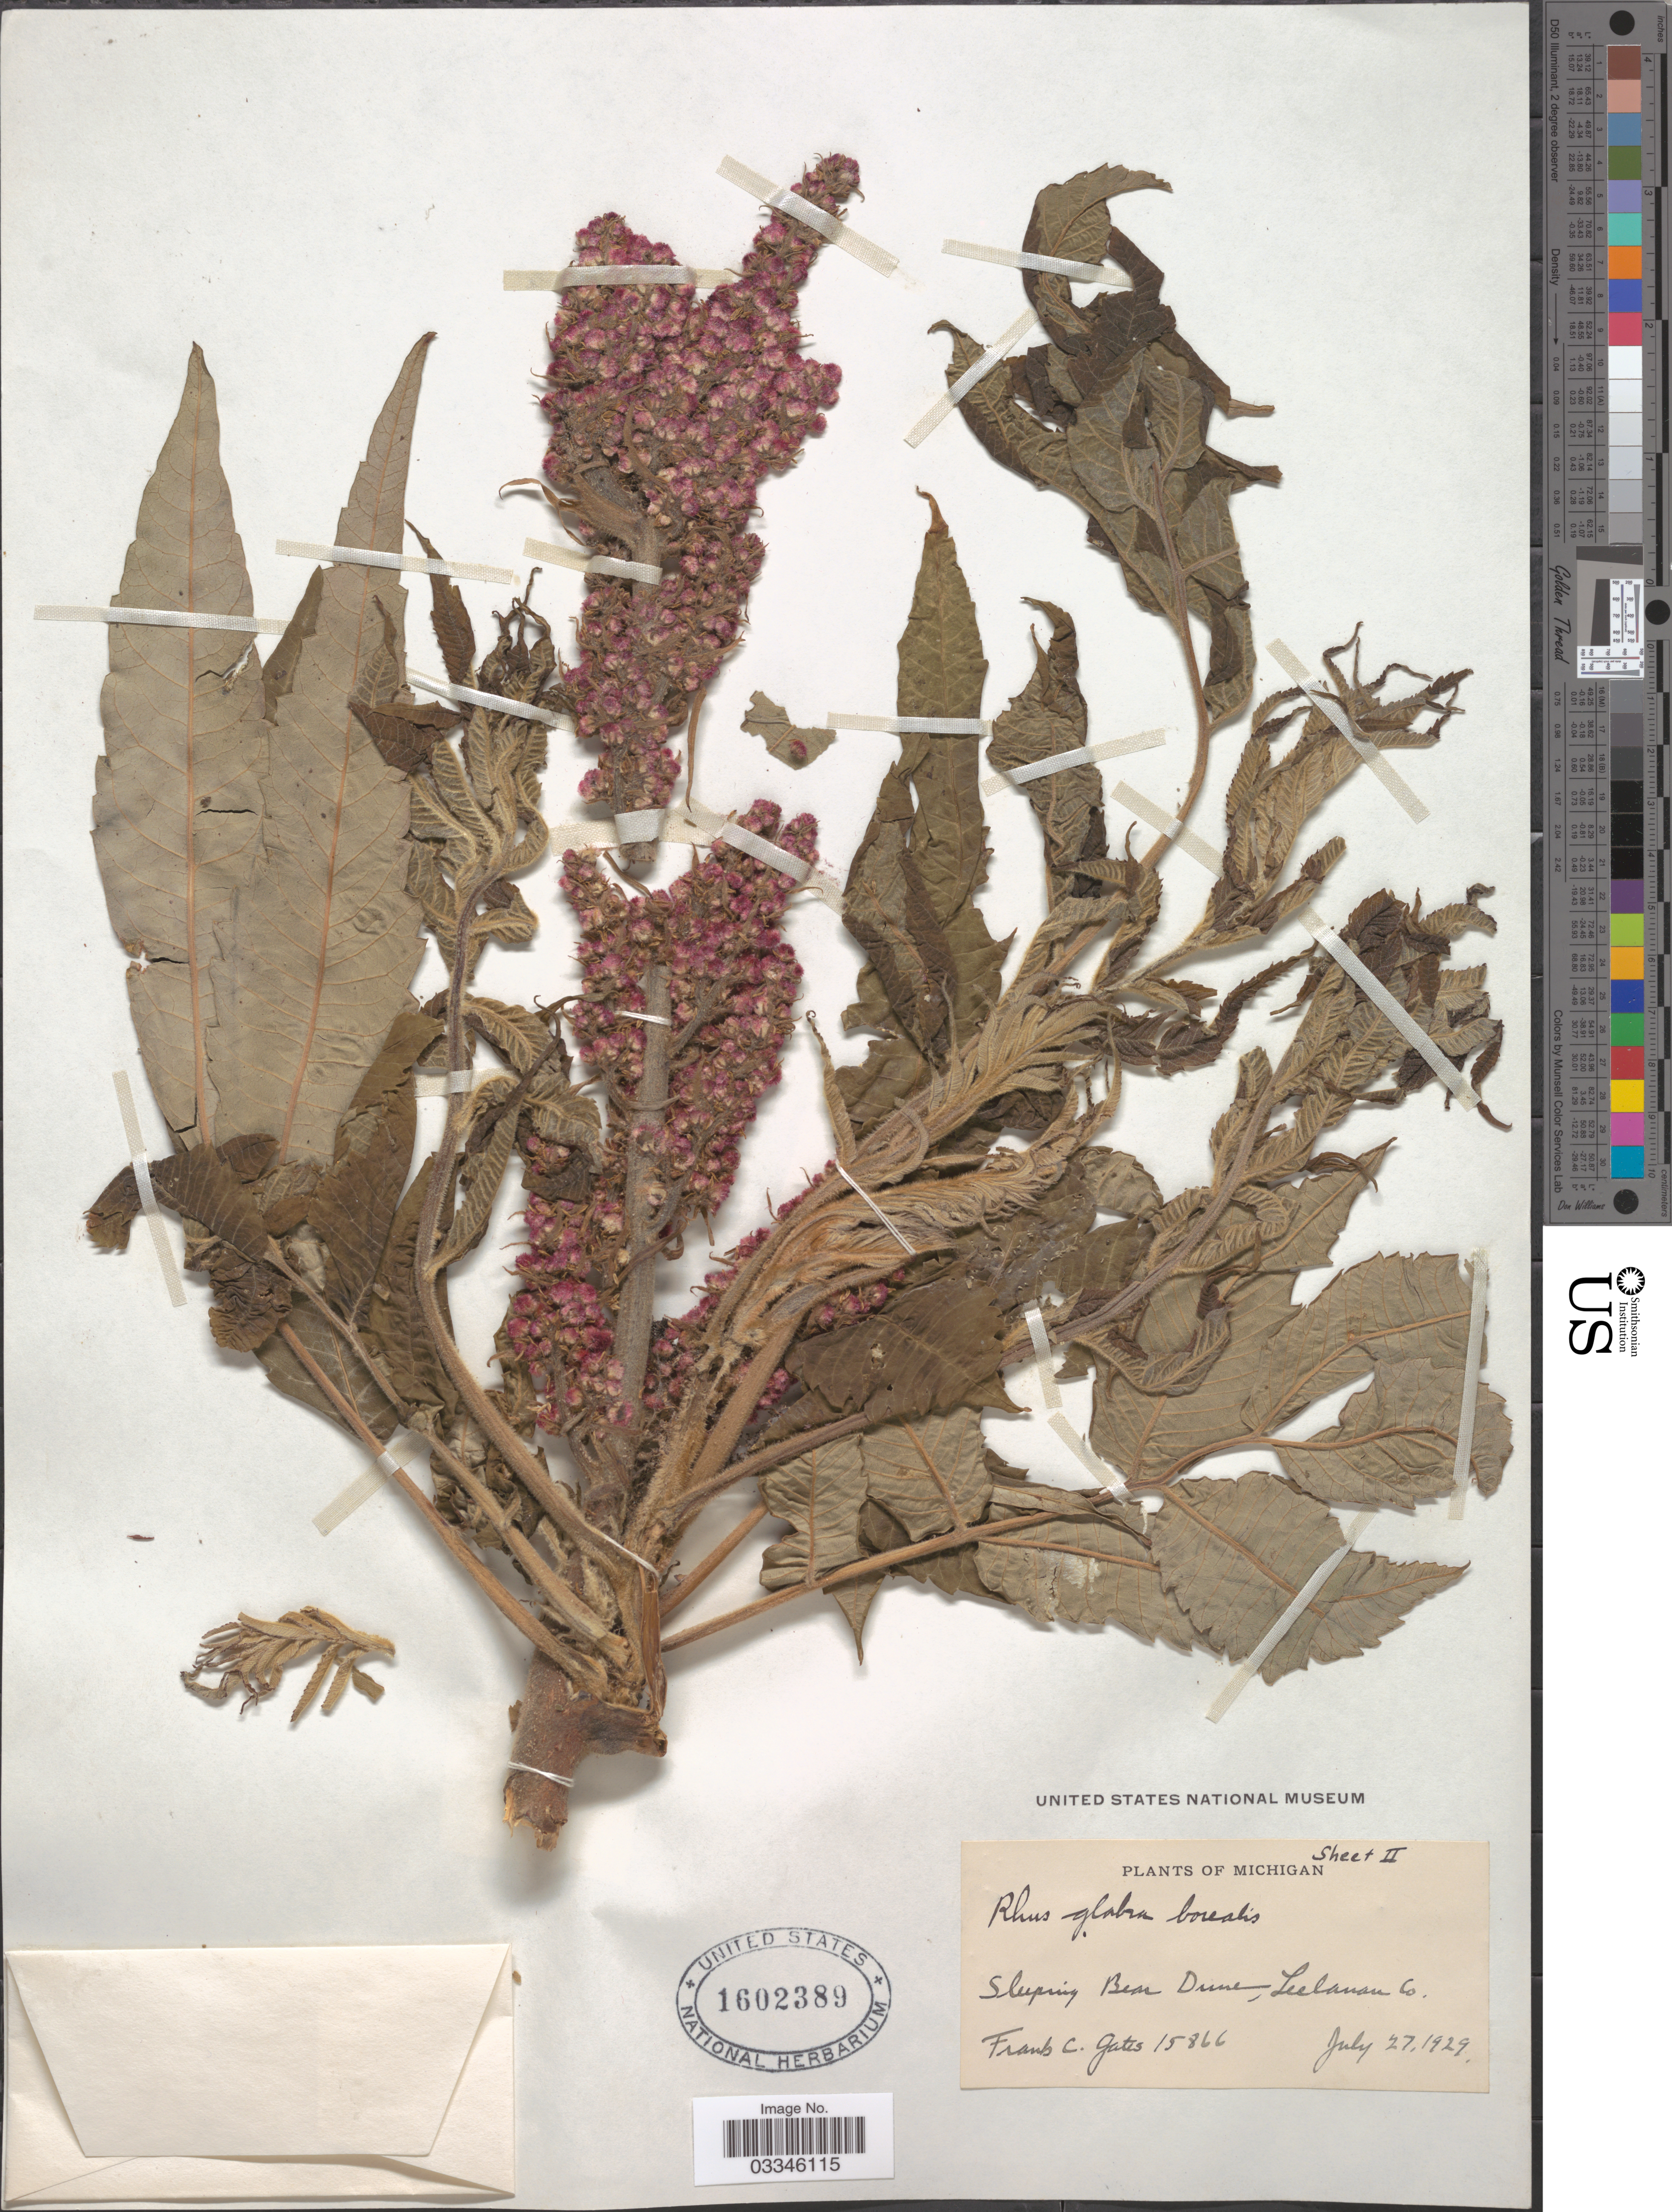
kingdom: Plantae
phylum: Tracheophyta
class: Magnoliopsida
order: Sapindales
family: Anacardiaceae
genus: Rhus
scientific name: Rhus glabra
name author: L.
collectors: F. C. Gates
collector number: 15866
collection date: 1929-07-27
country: United States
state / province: Michigan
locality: Sleeping Bear Dune, Leelanan Co.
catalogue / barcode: US 1602389